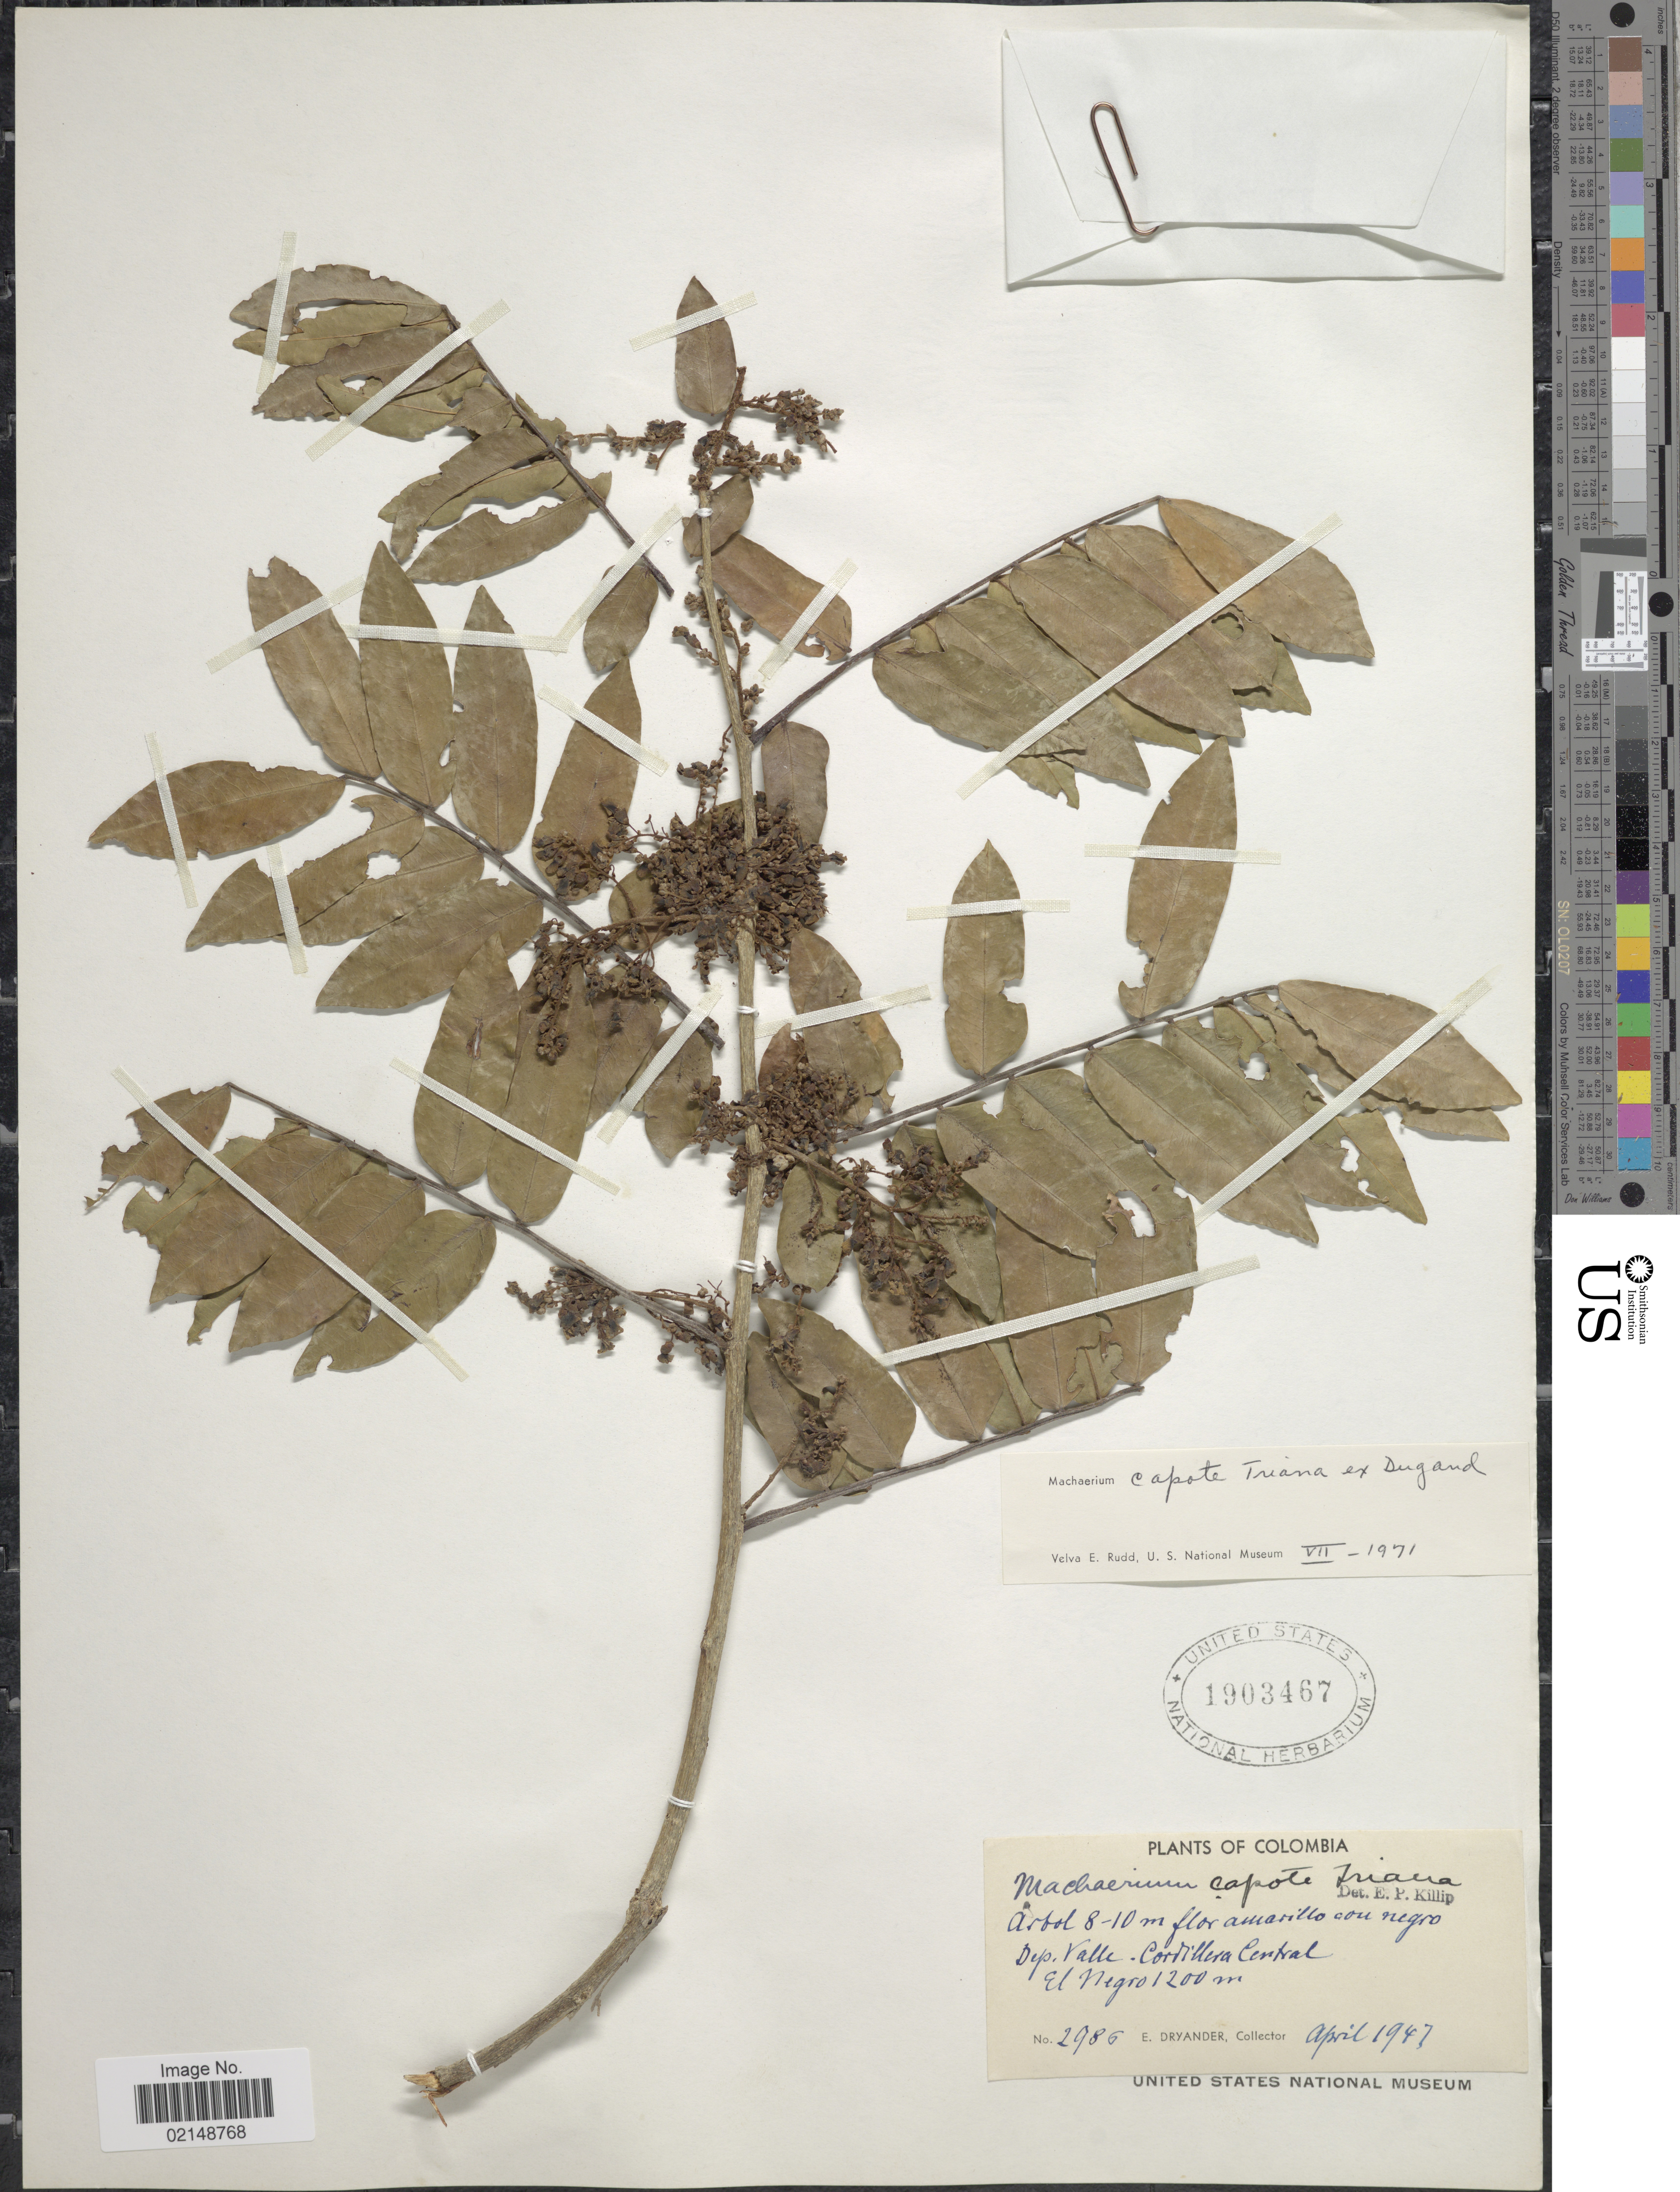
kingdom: Plantae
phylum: Tracheophyta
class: Magnoliopsida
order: Fabales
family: Fabaceae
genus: Machaerium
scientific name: Machaerium capote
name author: Triana ex Dugand G.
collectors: E. Dryander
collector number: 2986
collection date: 1947-04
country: Colombia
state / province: Valle del Cauca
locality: Dep. Valle, Cordillera Central, El Negro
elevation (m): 1200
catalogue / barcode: US 1903467